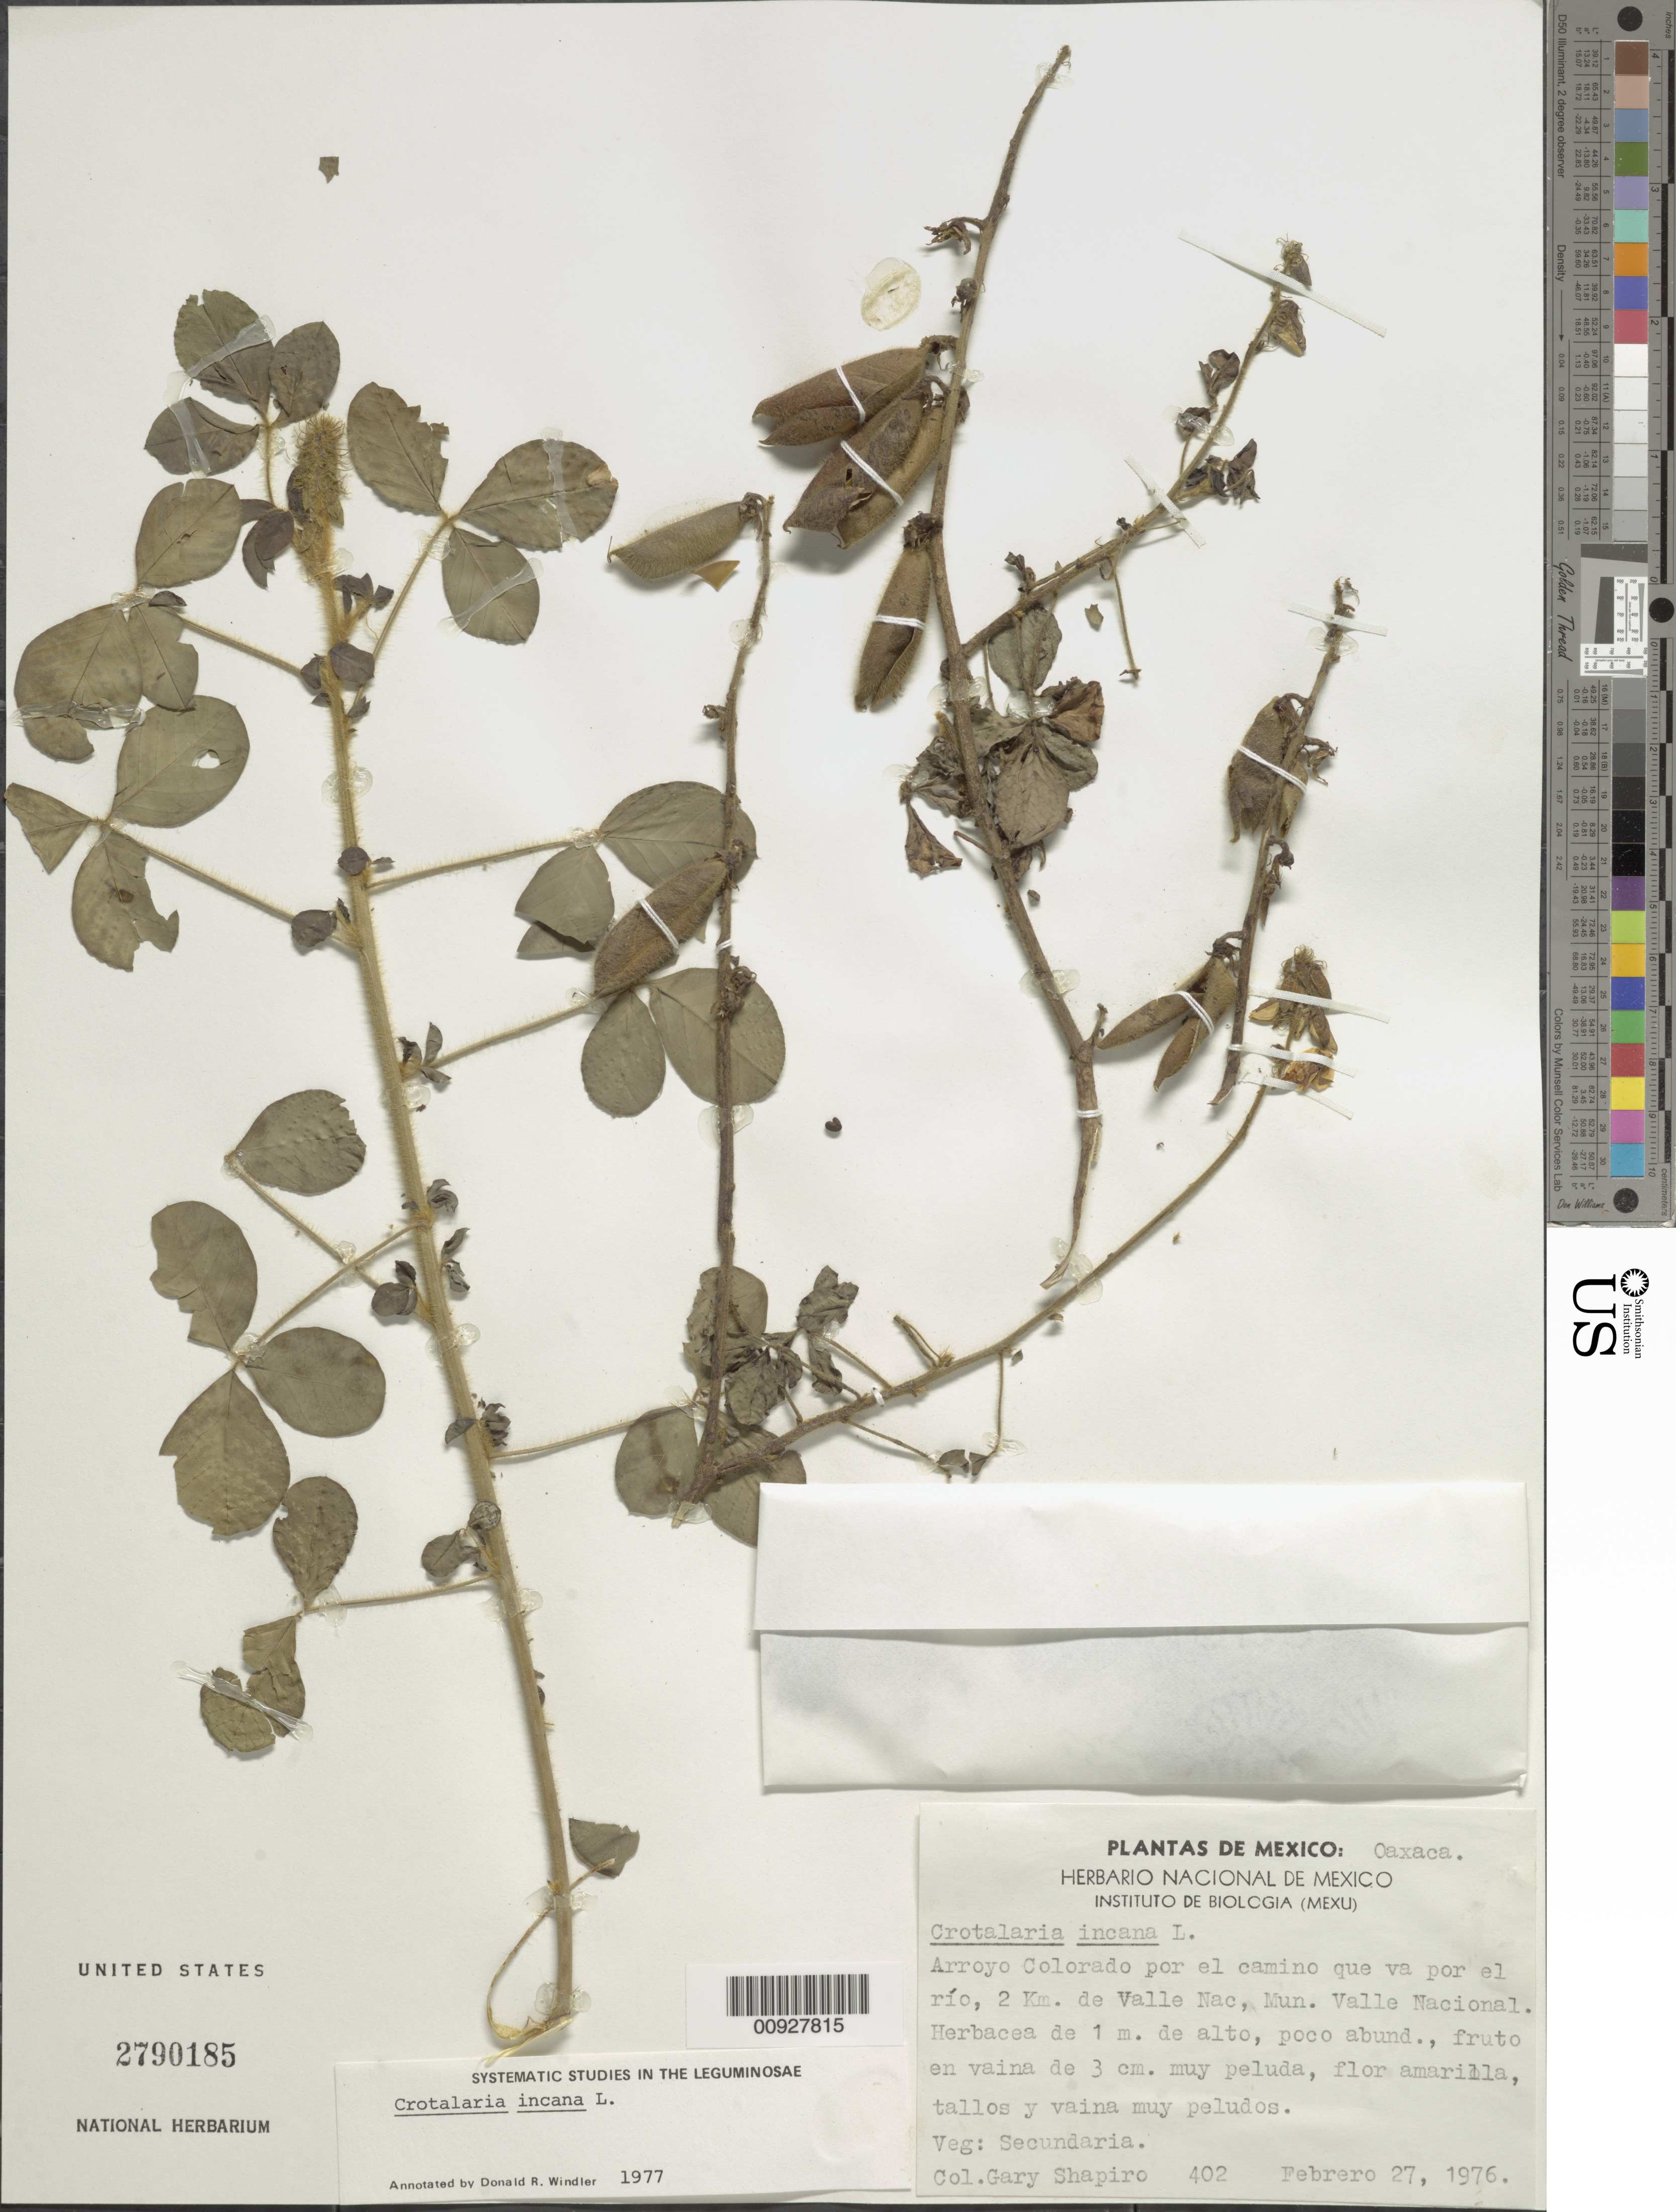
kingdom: Plantae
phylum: Tracheophyta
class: Magnoliopsida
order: Fabales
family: Fabaceae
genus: Crotalaria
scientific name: Crotalaria incana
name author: L.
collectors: G. Shapiro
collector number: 402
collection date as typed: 27 Feb 1976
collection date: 1976-02-27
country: Mexico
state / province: Oaxaca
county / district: Valle Nacional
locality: Arroyo Colorado por el camino que va por el río, 2 km. de Valle Nacional, Mun. Valle Nacional, Oaxaca.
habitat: Veg. Secundaria.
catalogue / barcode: US 2790185